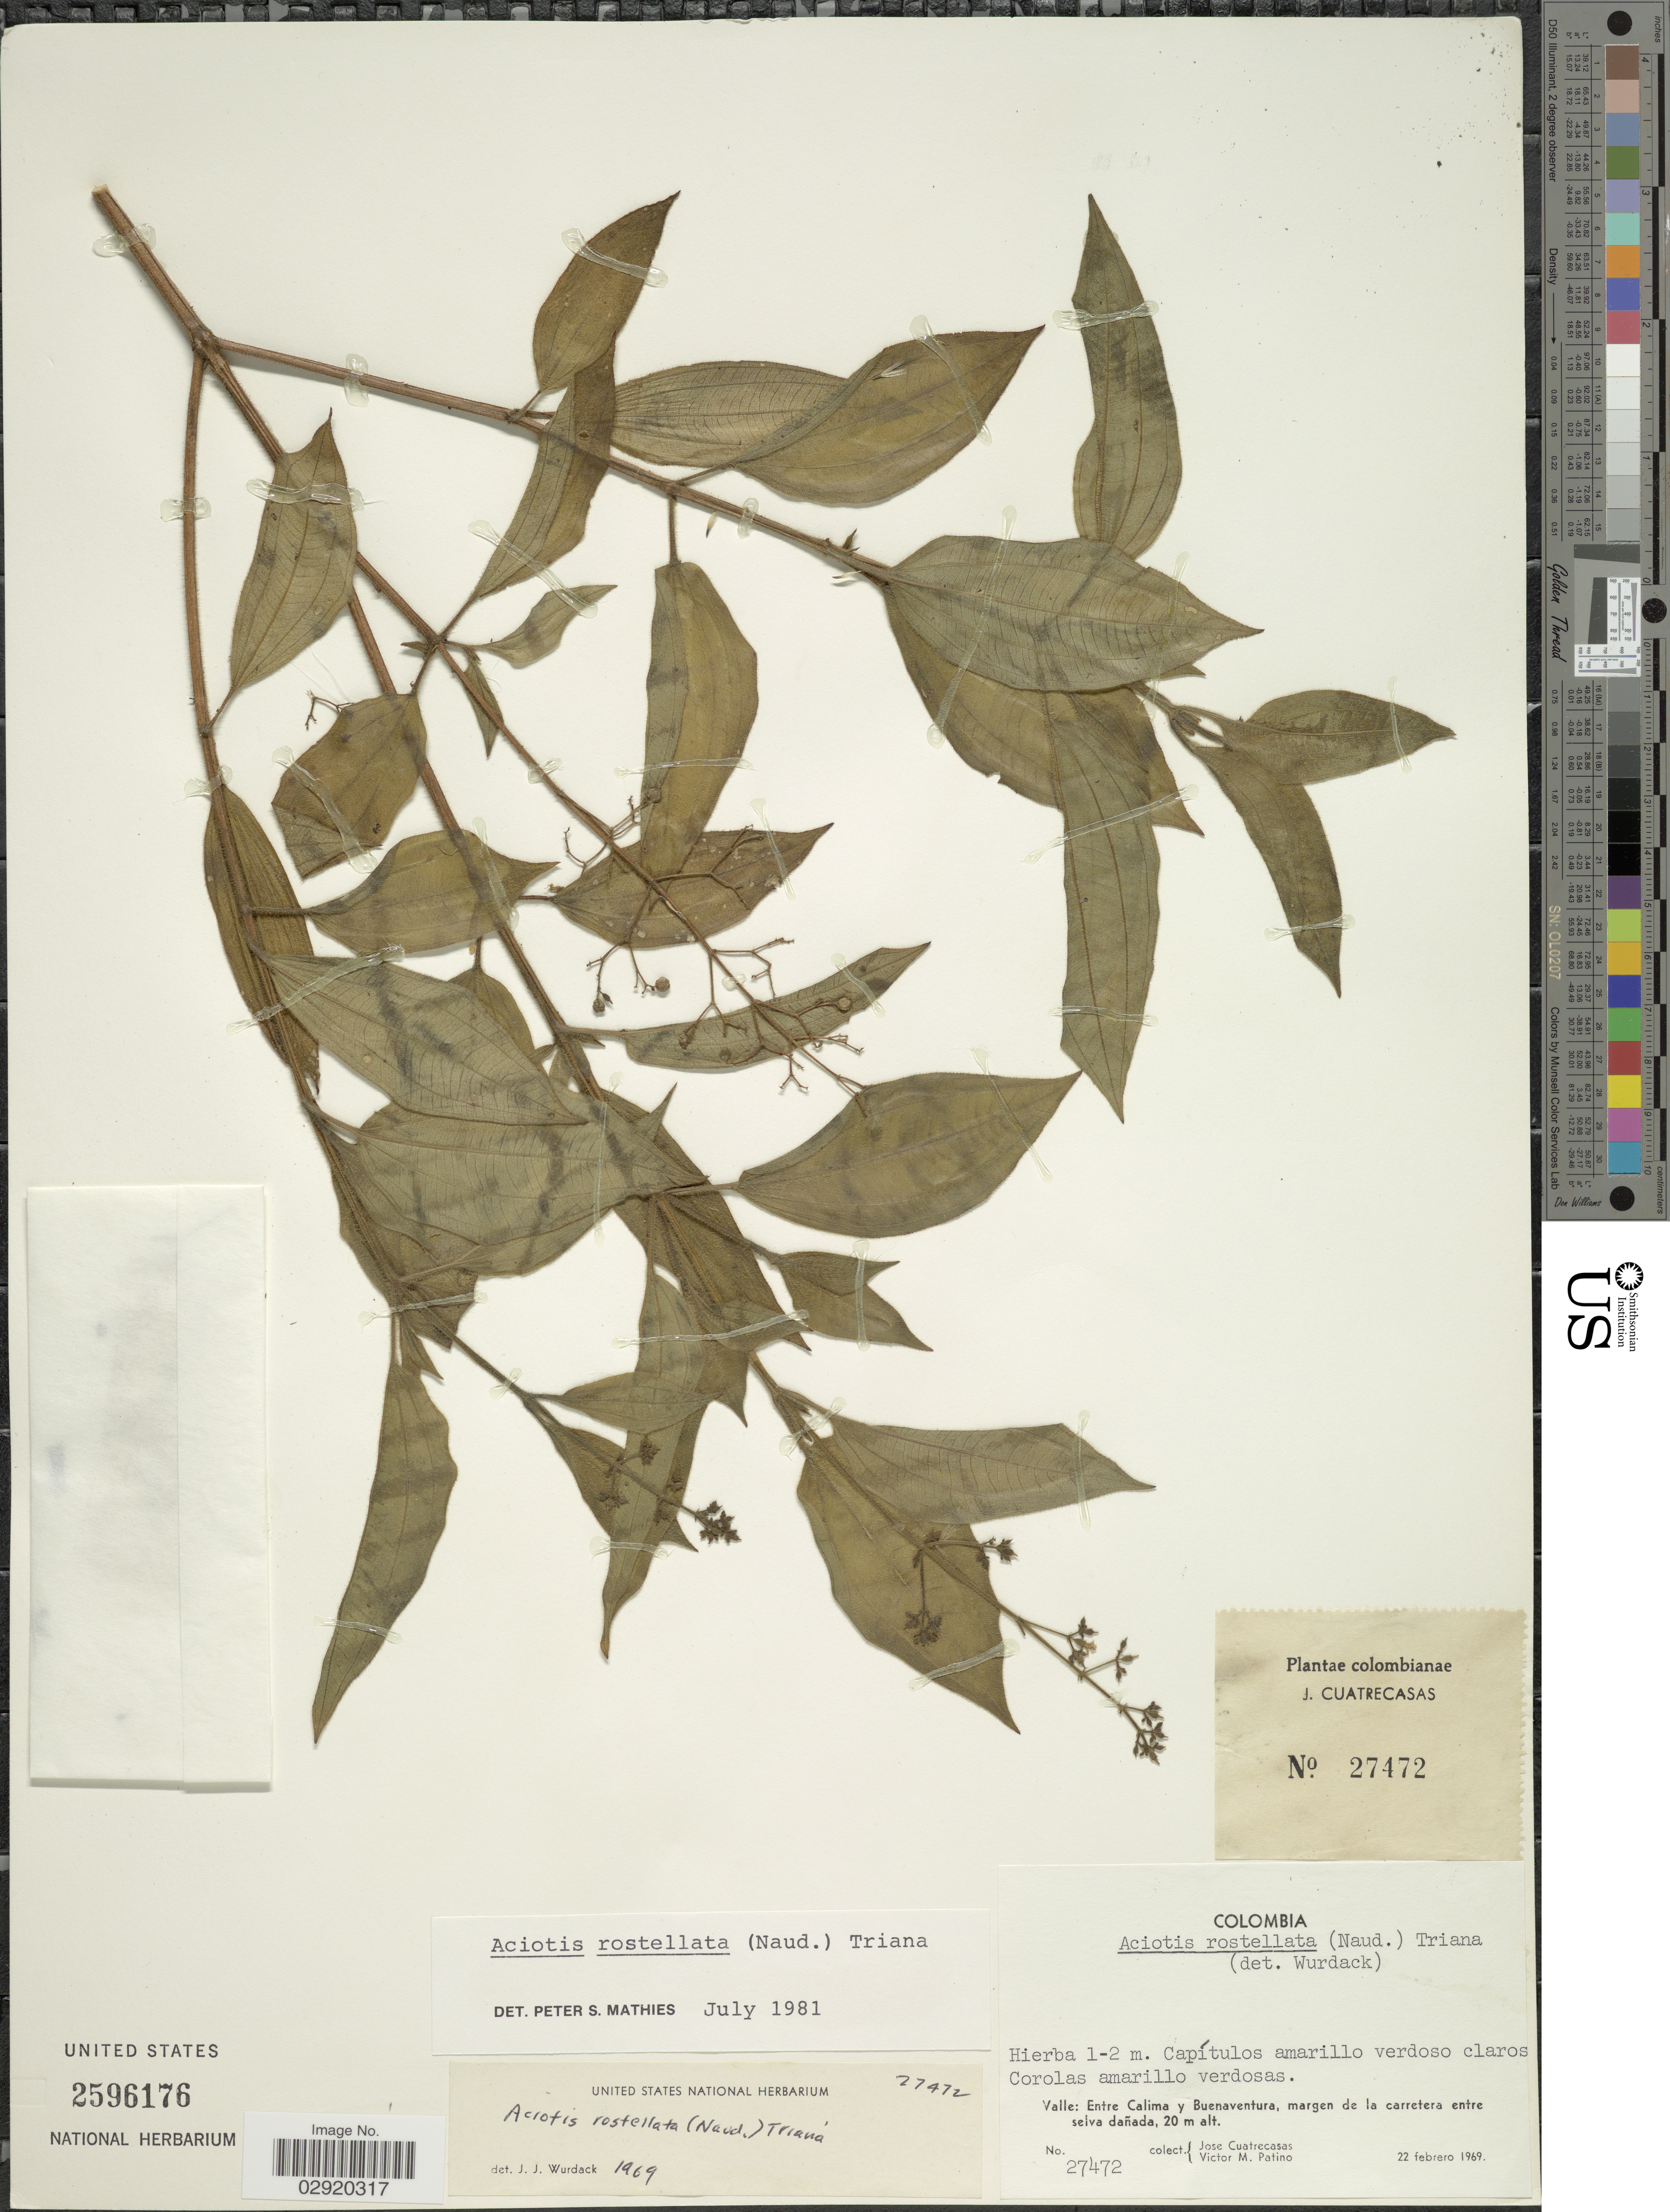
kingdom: Plantae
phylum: Tracheophyta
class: Magnoliopsida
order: Myrtales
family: Melastomataceae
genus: Aciotis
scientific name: Aciotis indecora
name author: (Bonpl.) Triana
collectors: J. Cuatrecasas & V. M. Patiño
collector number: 27472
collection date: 1969-02-22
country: Colombia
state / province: Valle del Cauca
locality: Valle: Entre Calima y Buenaventura, margen de la carretera entre selva dañada.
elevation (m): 20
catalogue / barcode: US 2596176